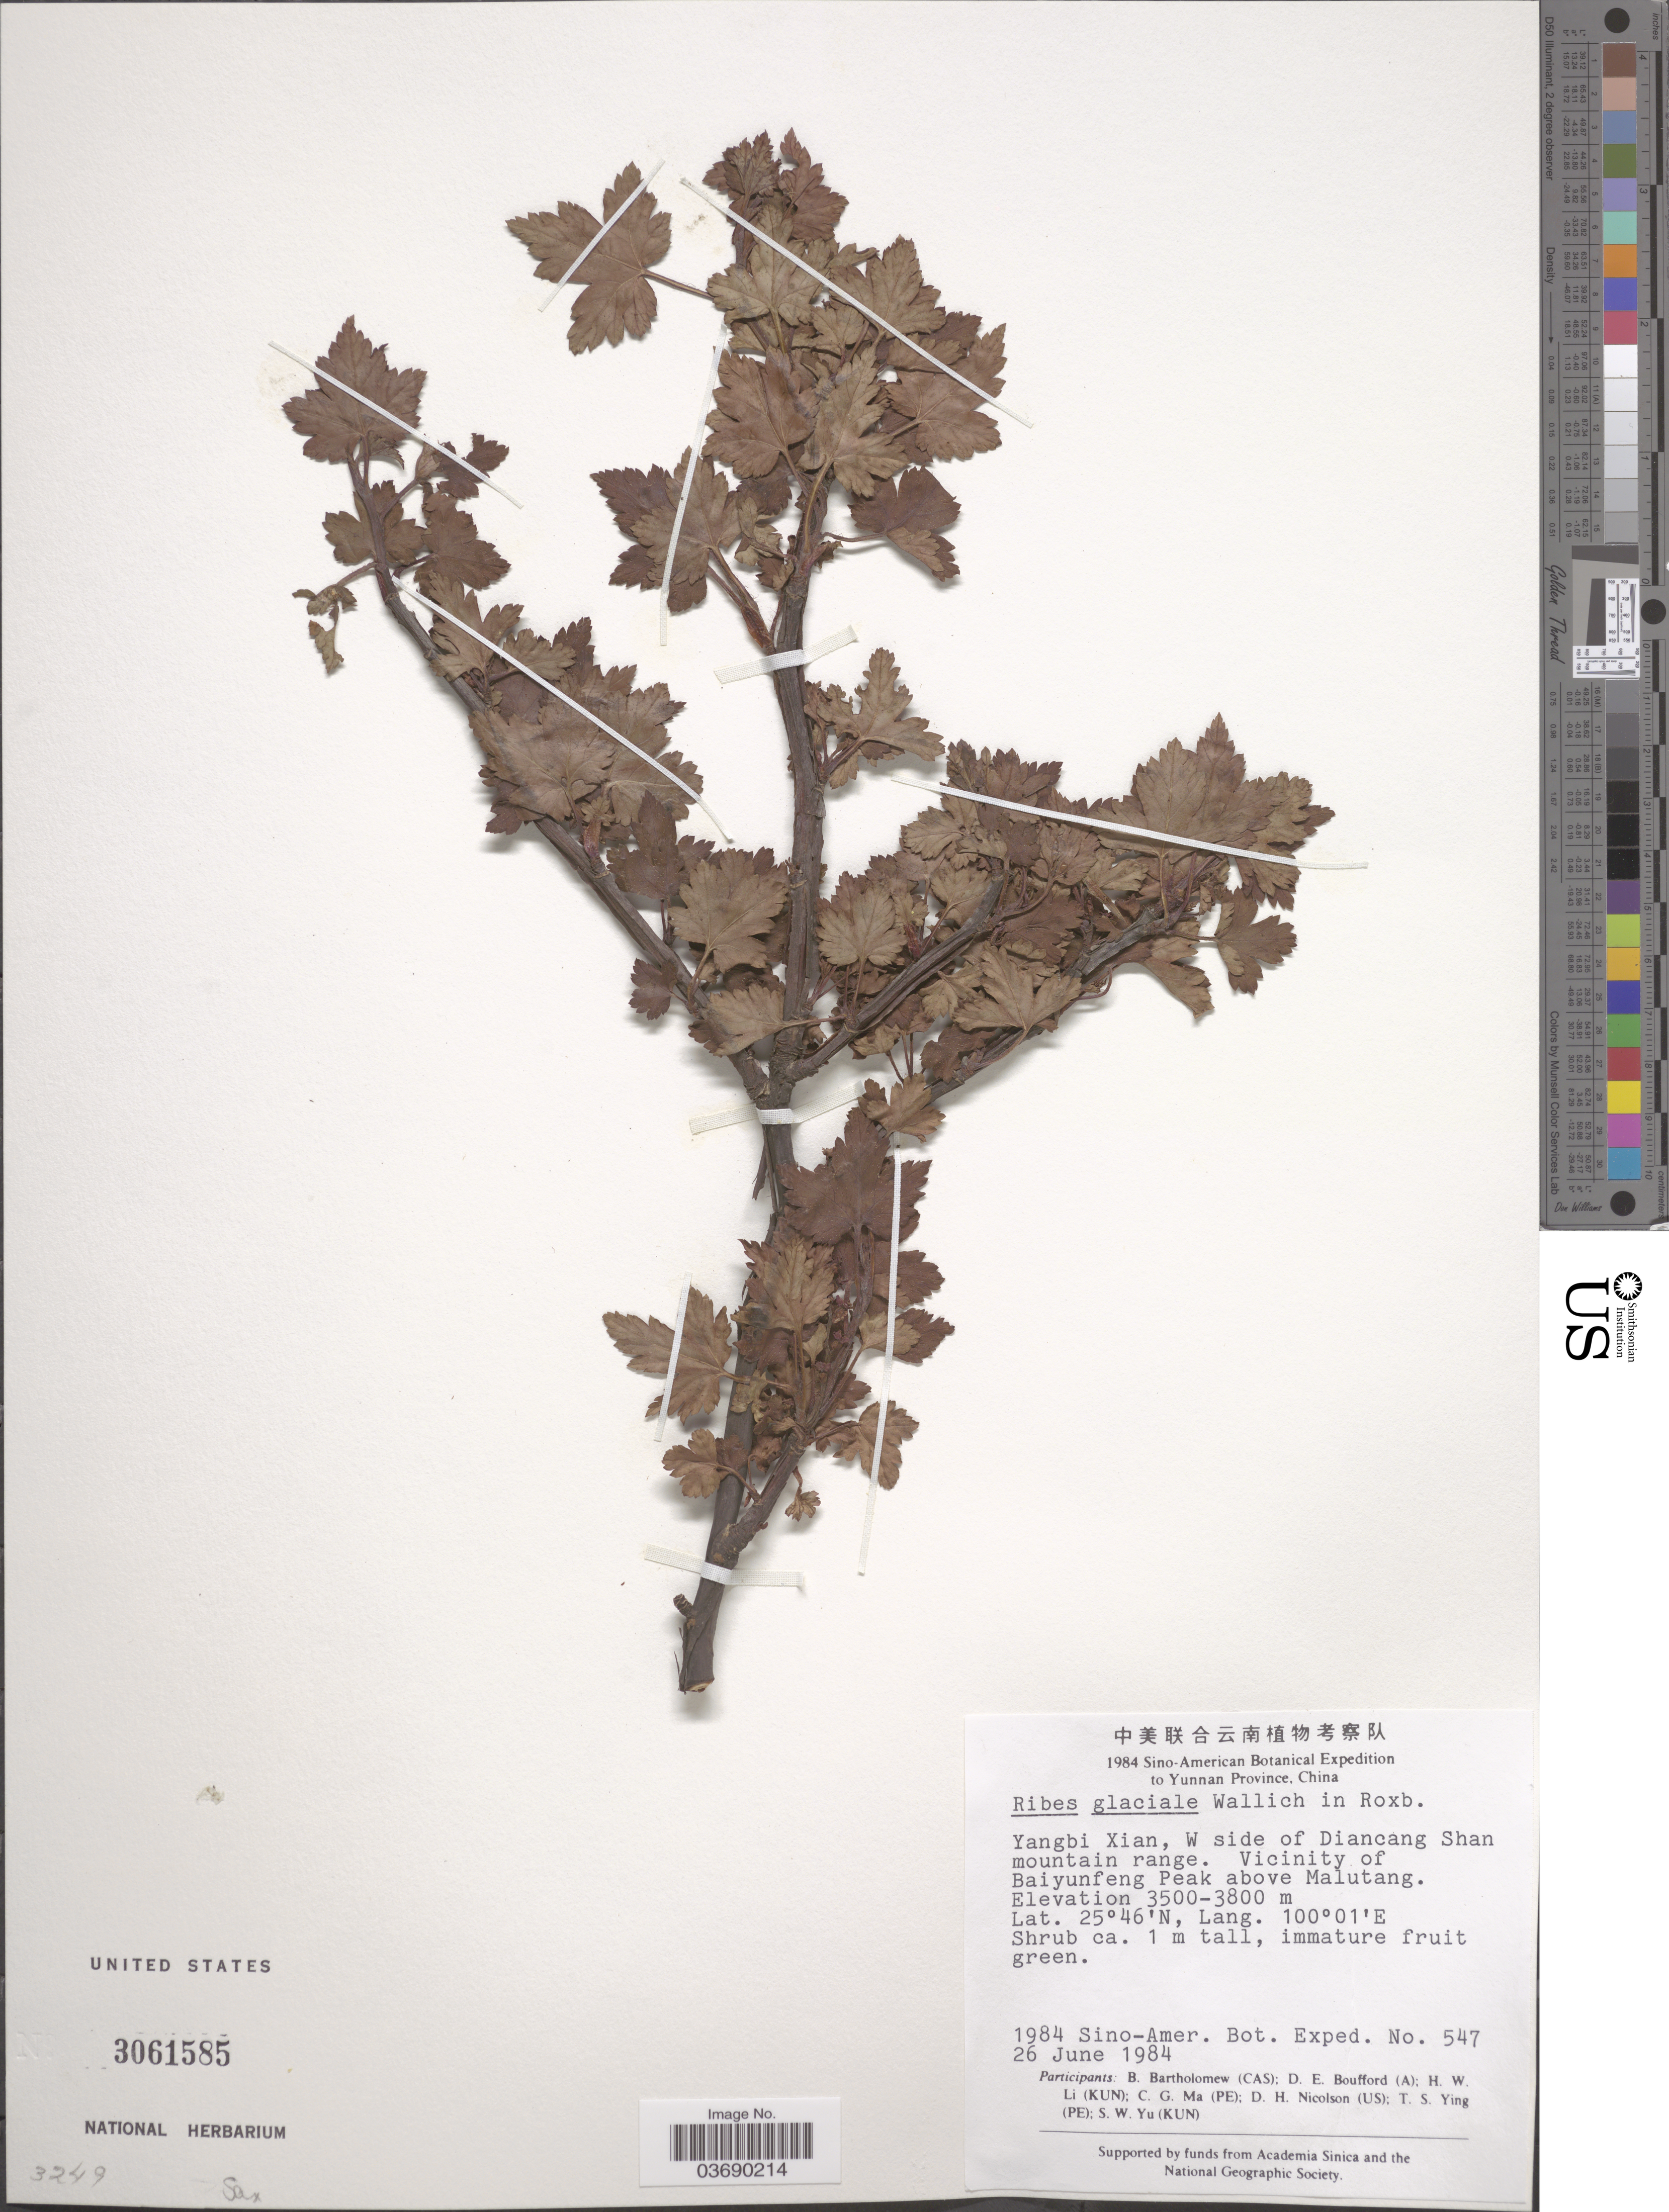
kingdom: Plantae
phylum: Tracheophyta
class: Magnoliopsida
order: Saxifragales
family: Grossulariaceae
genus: Ribes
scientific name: Ribes glaciale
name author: Wall.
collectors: Sino-Amer. Bot. Exped. 1984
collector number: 547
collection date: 1984-06-26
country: China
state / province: Yunnan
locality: Yangbi Xian, W side of Diancang Shan mountain range. Vicinity of Baiyunfeng Peak above Malutang.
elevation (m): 3500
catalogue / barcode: US 3061585